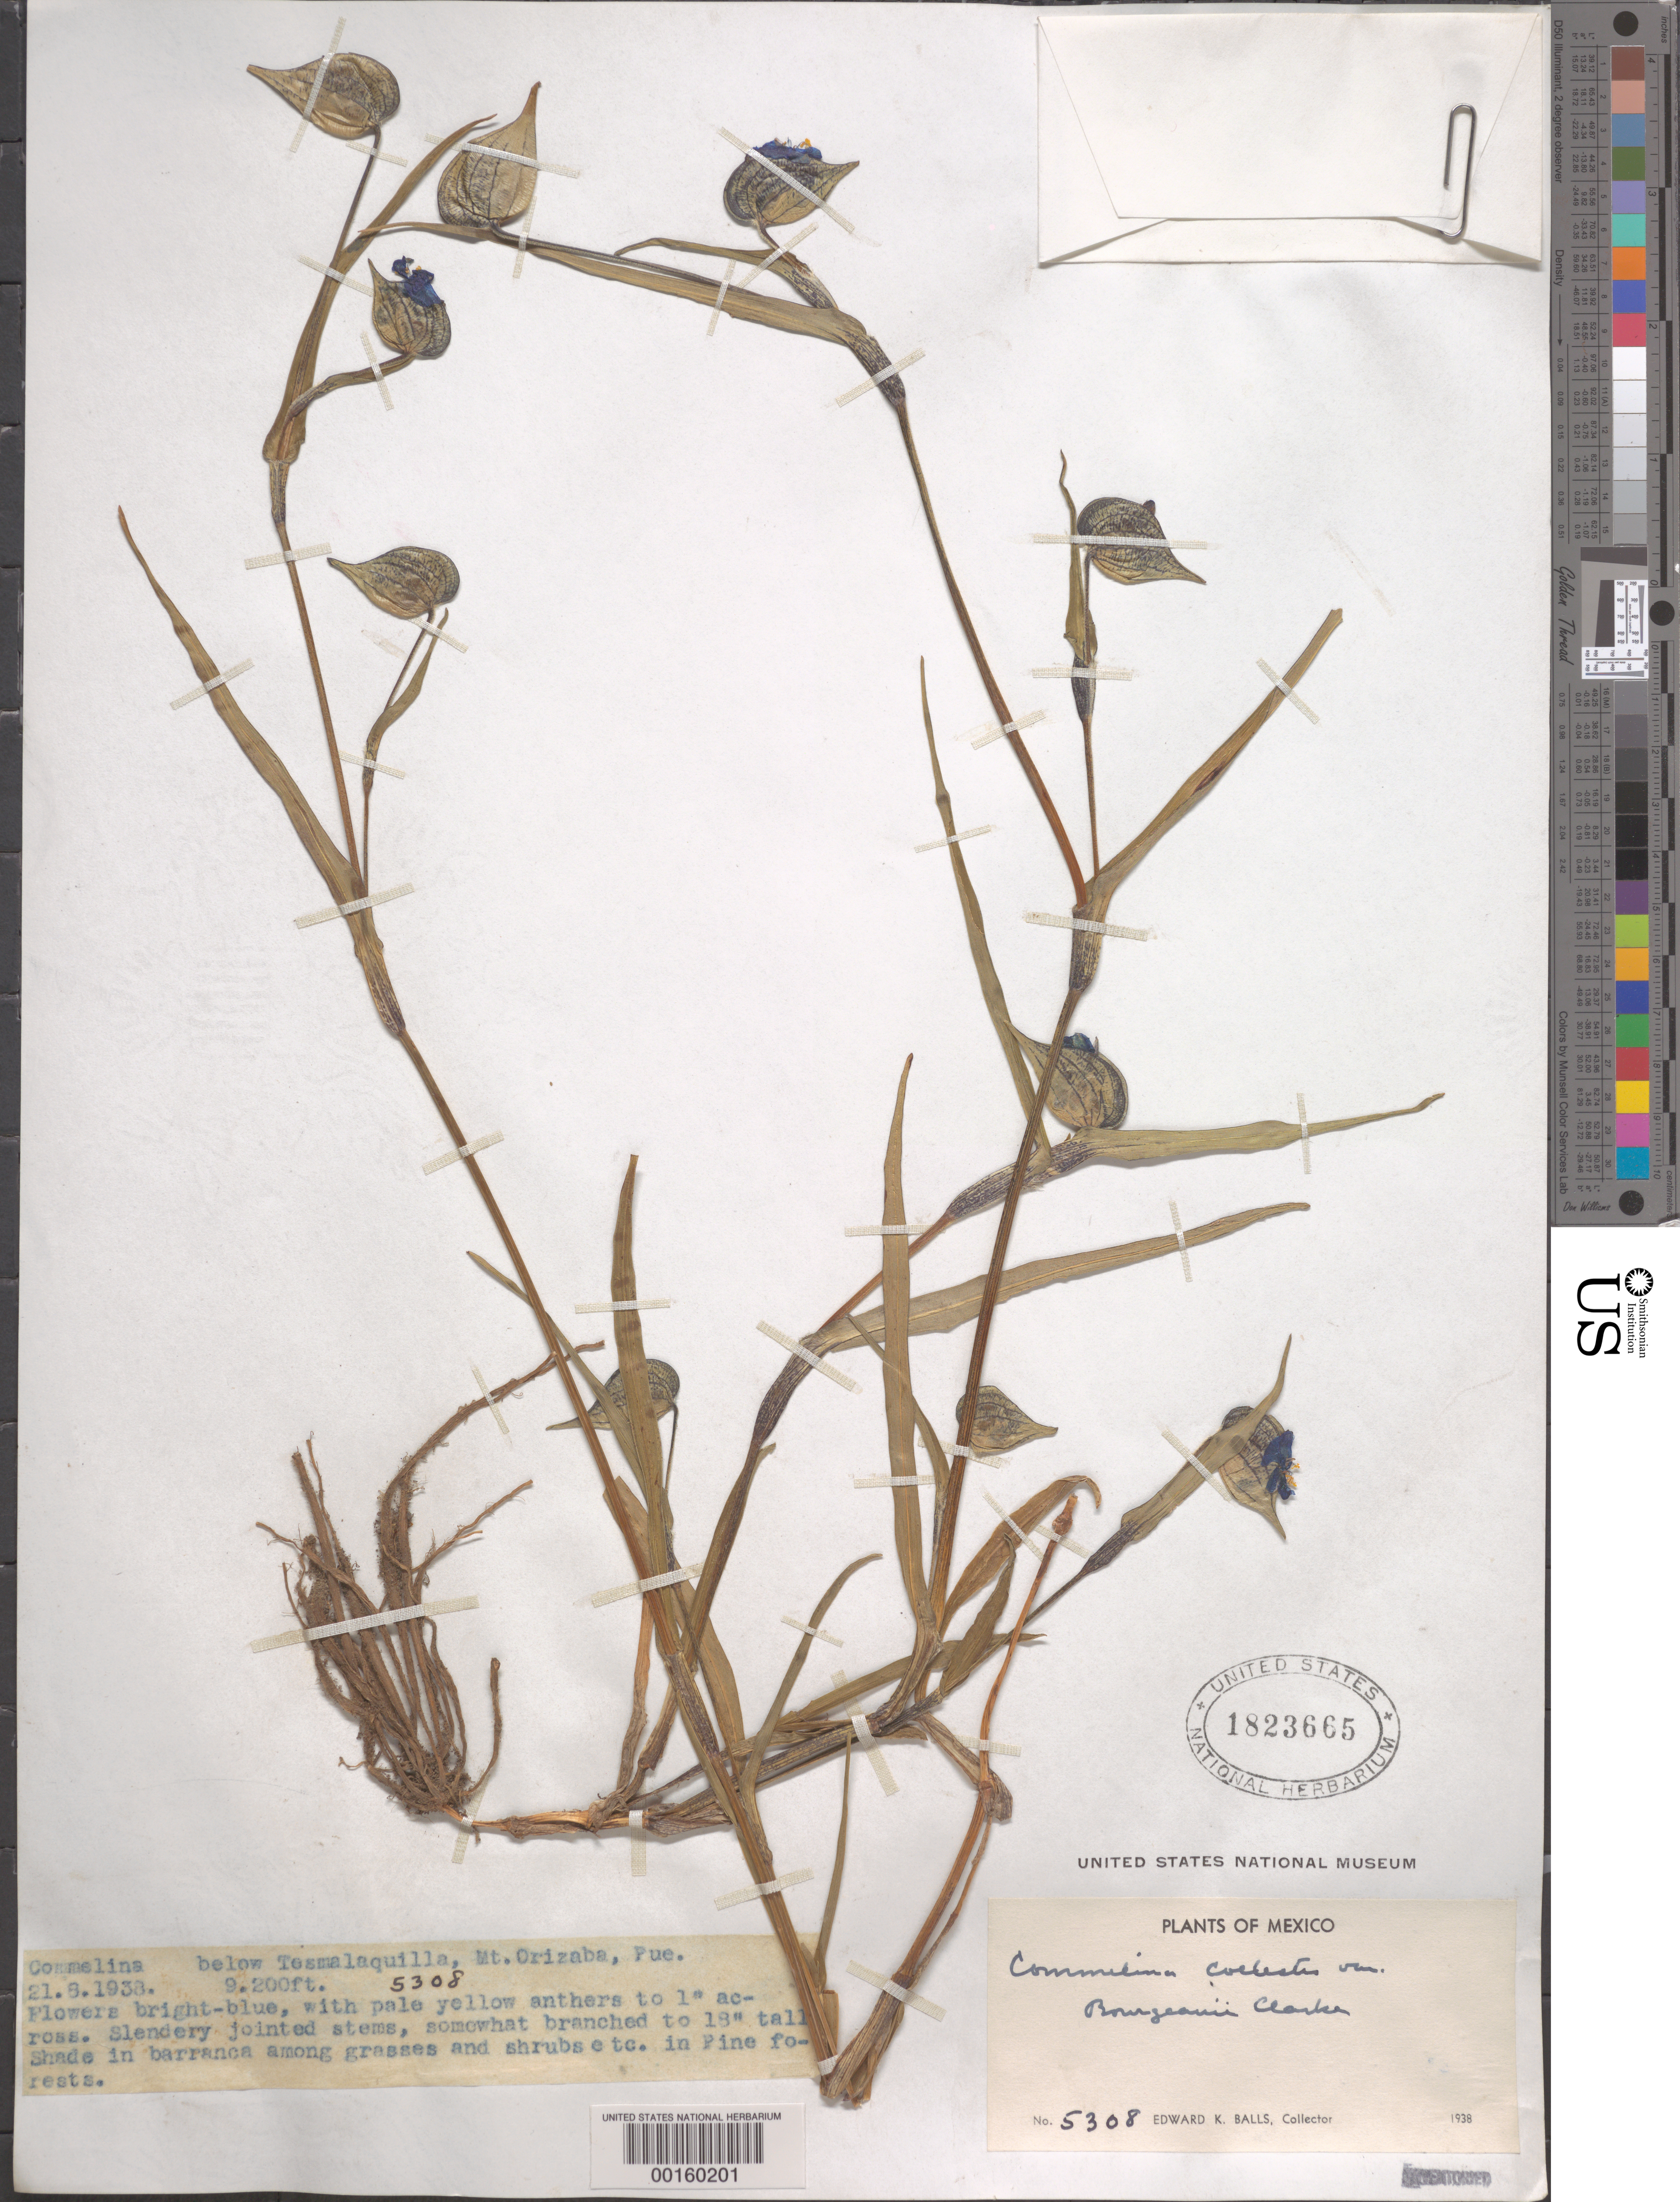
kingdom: Plantae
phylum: Tracheophyta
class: Liliopsida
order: Commelinales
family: Commelinaceae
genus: Commelina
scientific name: Commelina coelestis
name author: Willd.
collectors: E. K. Balls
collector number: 5308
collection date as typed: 21 Aug 1938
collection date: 1938-08-21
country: Mexico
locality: Below tesmalaquilla, mt. Orizaba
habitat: Shade, in barranca among grasses and shrubs.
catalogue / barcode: US 1823665